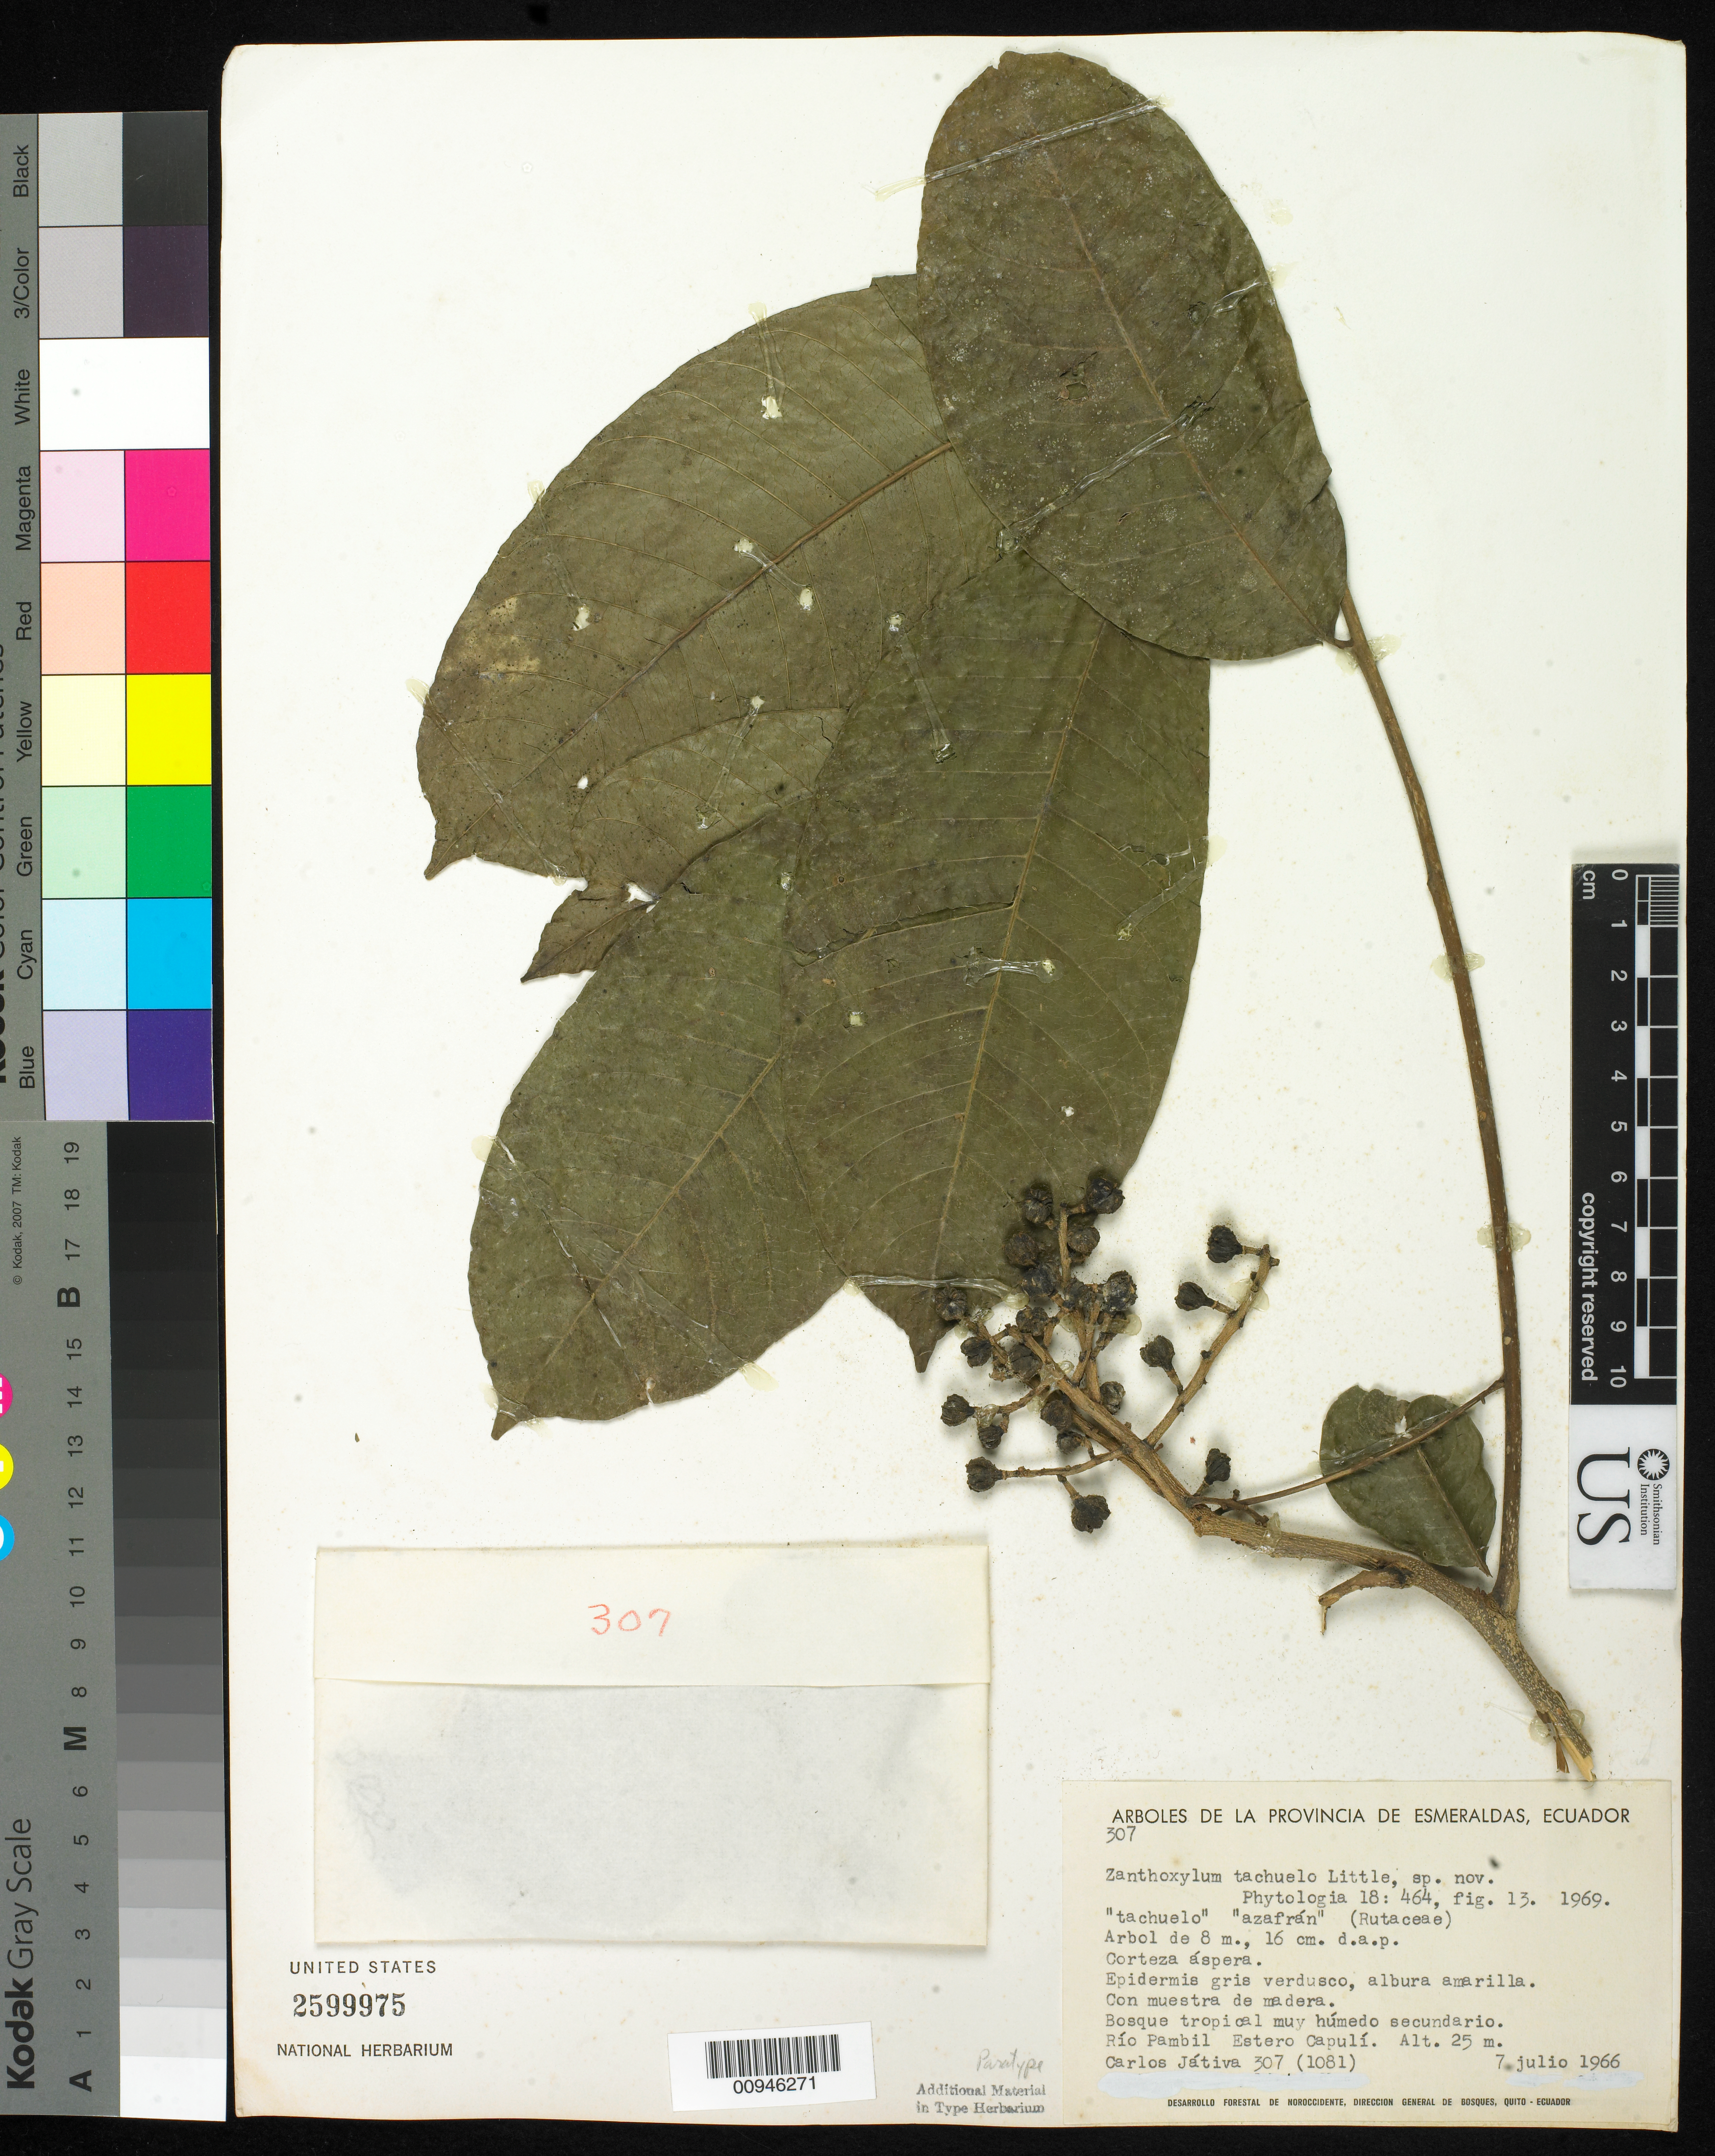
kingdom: Plantae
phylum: Tracheophyta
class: Magnoliopsida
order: Sapindales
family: Rutaceae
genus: Zanthoxylum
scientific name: Zanthoxylum tachuelo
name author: Little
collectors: C. D. Játiva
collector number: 307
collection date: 1966-07-07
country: Ecuador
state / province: Esmeraldas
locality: Rio Pambil.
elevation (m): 25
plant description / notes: Paratype of Zanthoxylum tachuelo Little.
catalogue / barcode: US 2599975